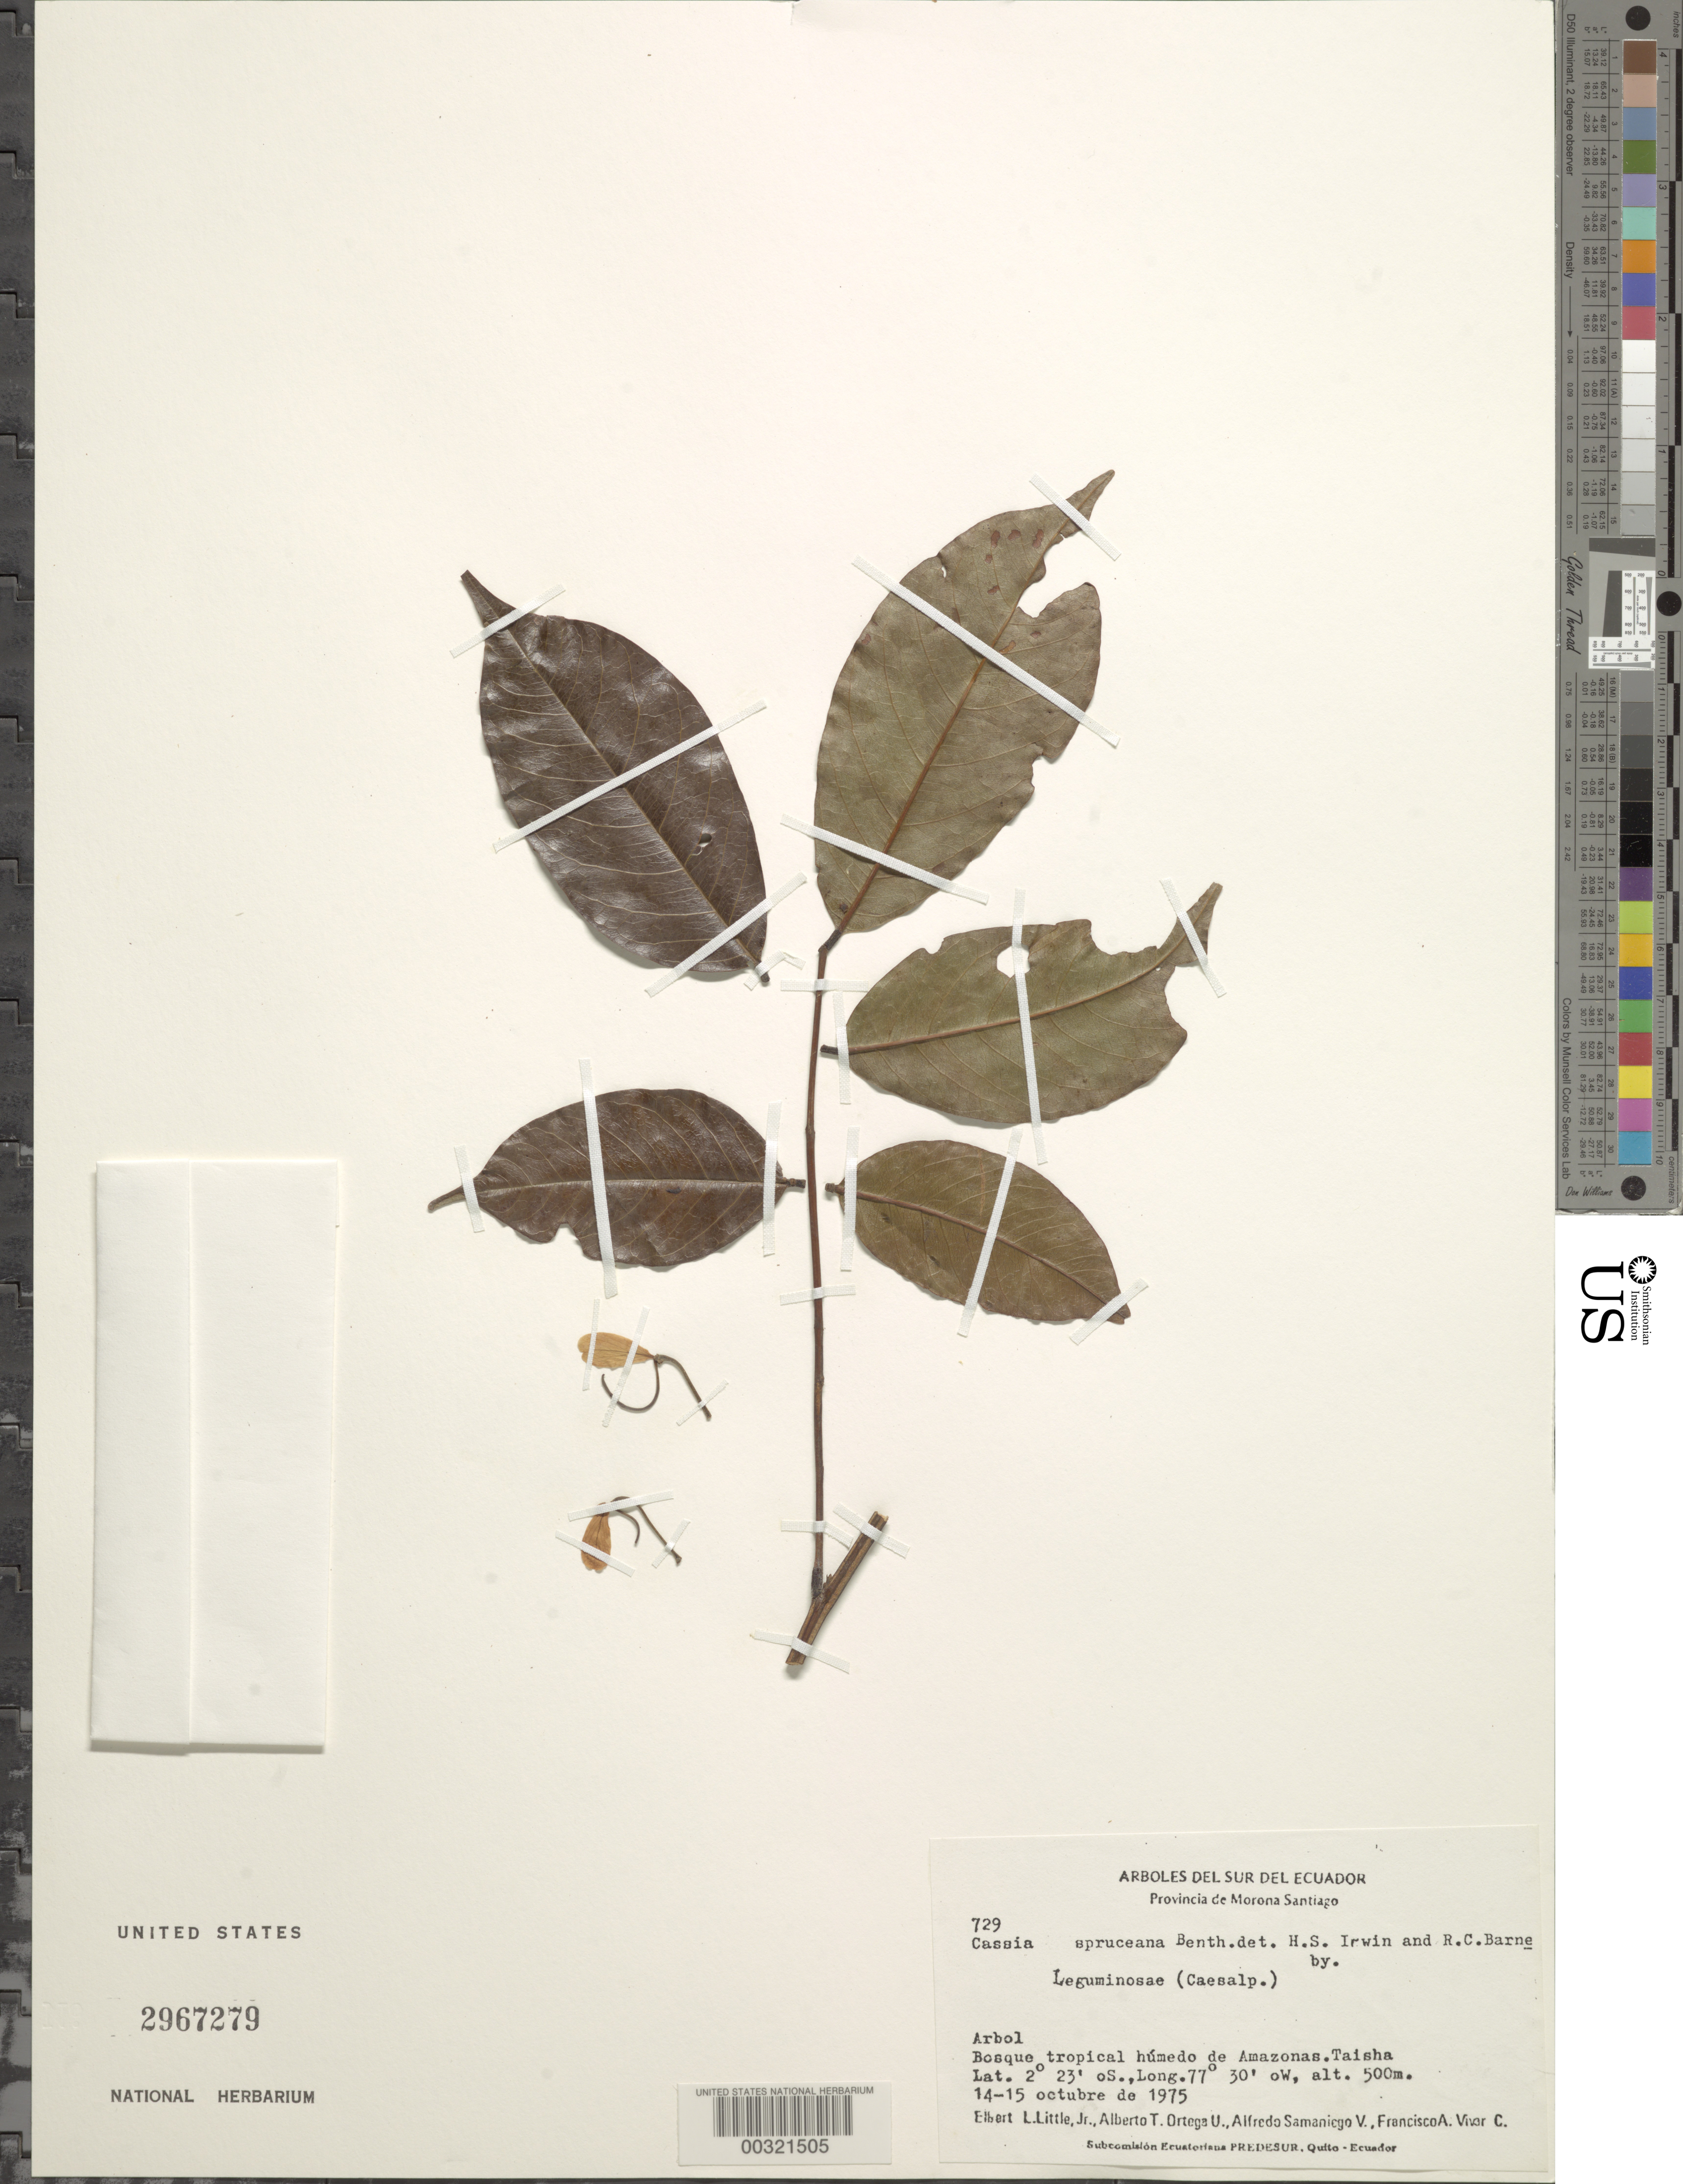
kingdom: Plantae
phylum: Tracheophyta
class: Magnoliopsida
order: Fabales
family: Fabaceae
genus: Cassia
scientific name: Cassia spruceana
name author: Benth.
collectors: E. L. Little, A. T. Ortega U., A. V. Samaniego & F. A. Vivar C.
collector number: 729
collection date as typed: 14 Oct 1975 to 15 Oct 1975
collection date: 1975-10-14/1975-10-15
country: Ecuador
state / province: Morona-Santiago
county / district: Taisha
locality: Taisha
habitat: Tropical humid forest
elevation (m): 500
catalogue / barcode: US 2967279